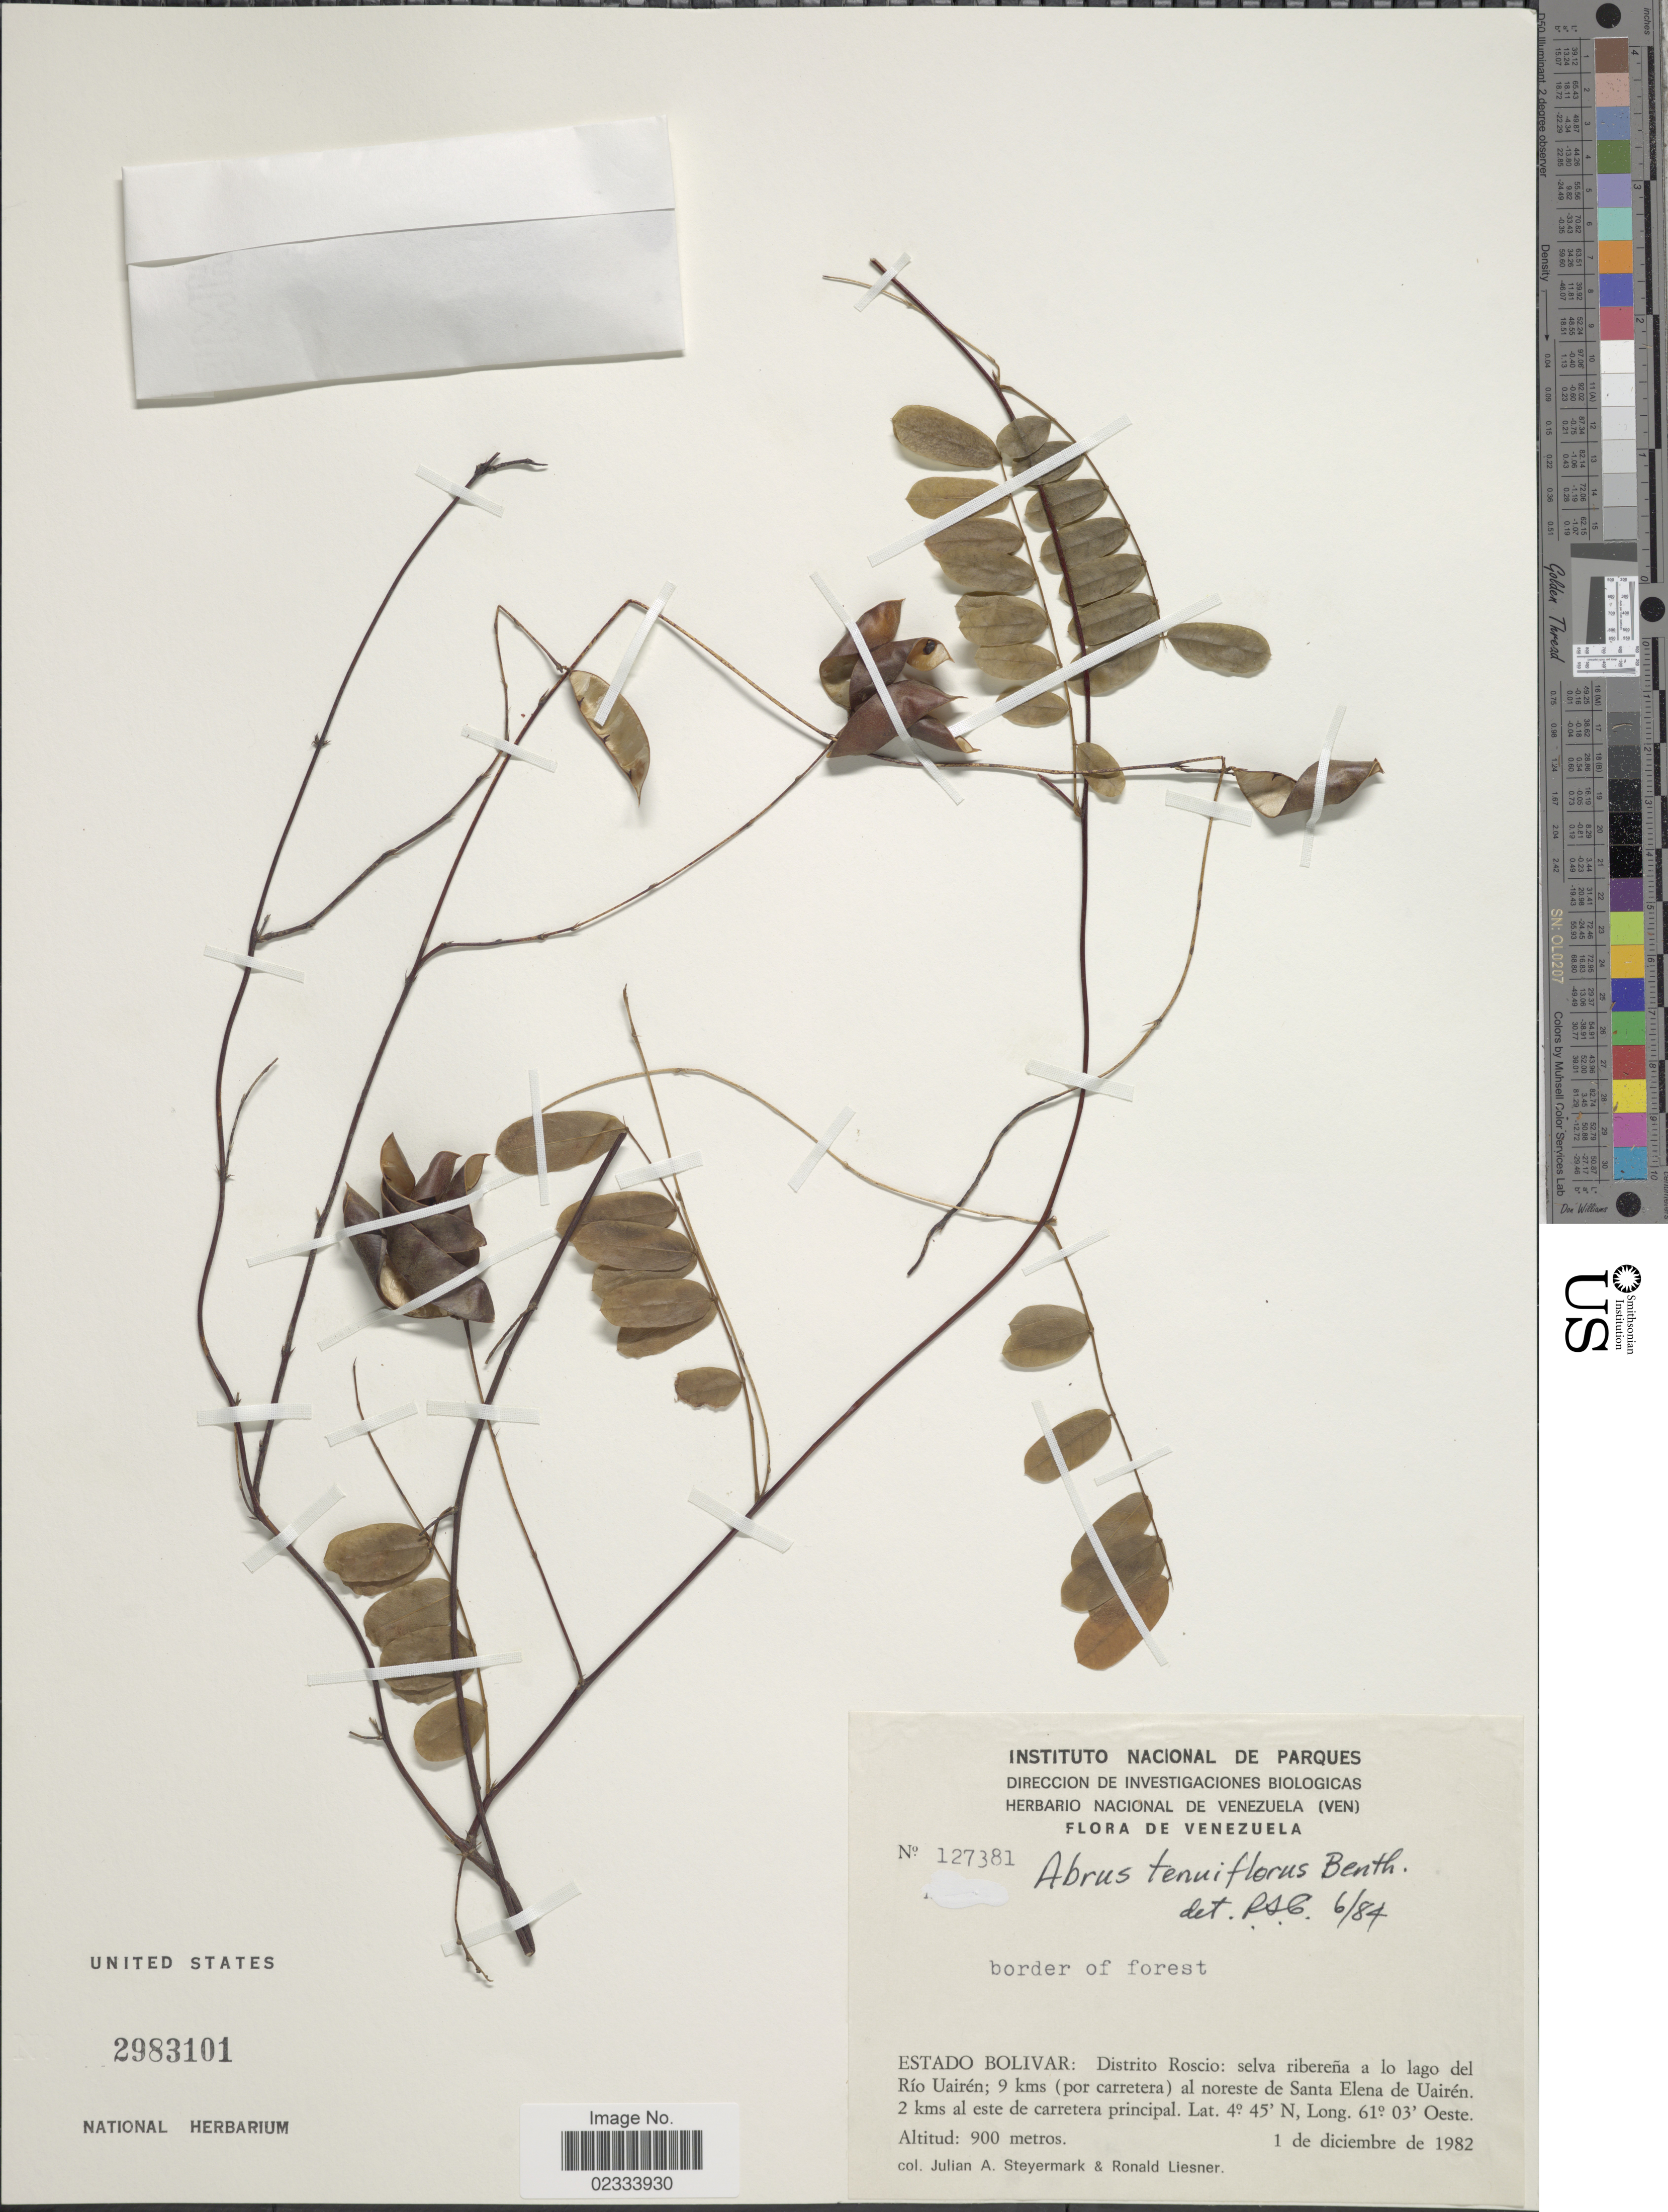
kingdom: Plantae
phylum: Tracheophyta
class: Magnoliopsida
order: Fabales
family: Fabaceae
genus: Abrus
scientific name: Abrus tenuiflorus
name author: Spruce ex Benth.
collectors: J. Steyermark & R. L. Liesner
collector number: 127381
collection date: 1982-12-01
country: Venezuela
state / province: Bolivar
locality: Distrito Roscio: selva riberena a lo lago del Rio Uaren; 9 kms (por carretera) al noreste de Santa Elena de Uairen, 2 kms al este de carretera principal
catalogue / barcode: US 2983101